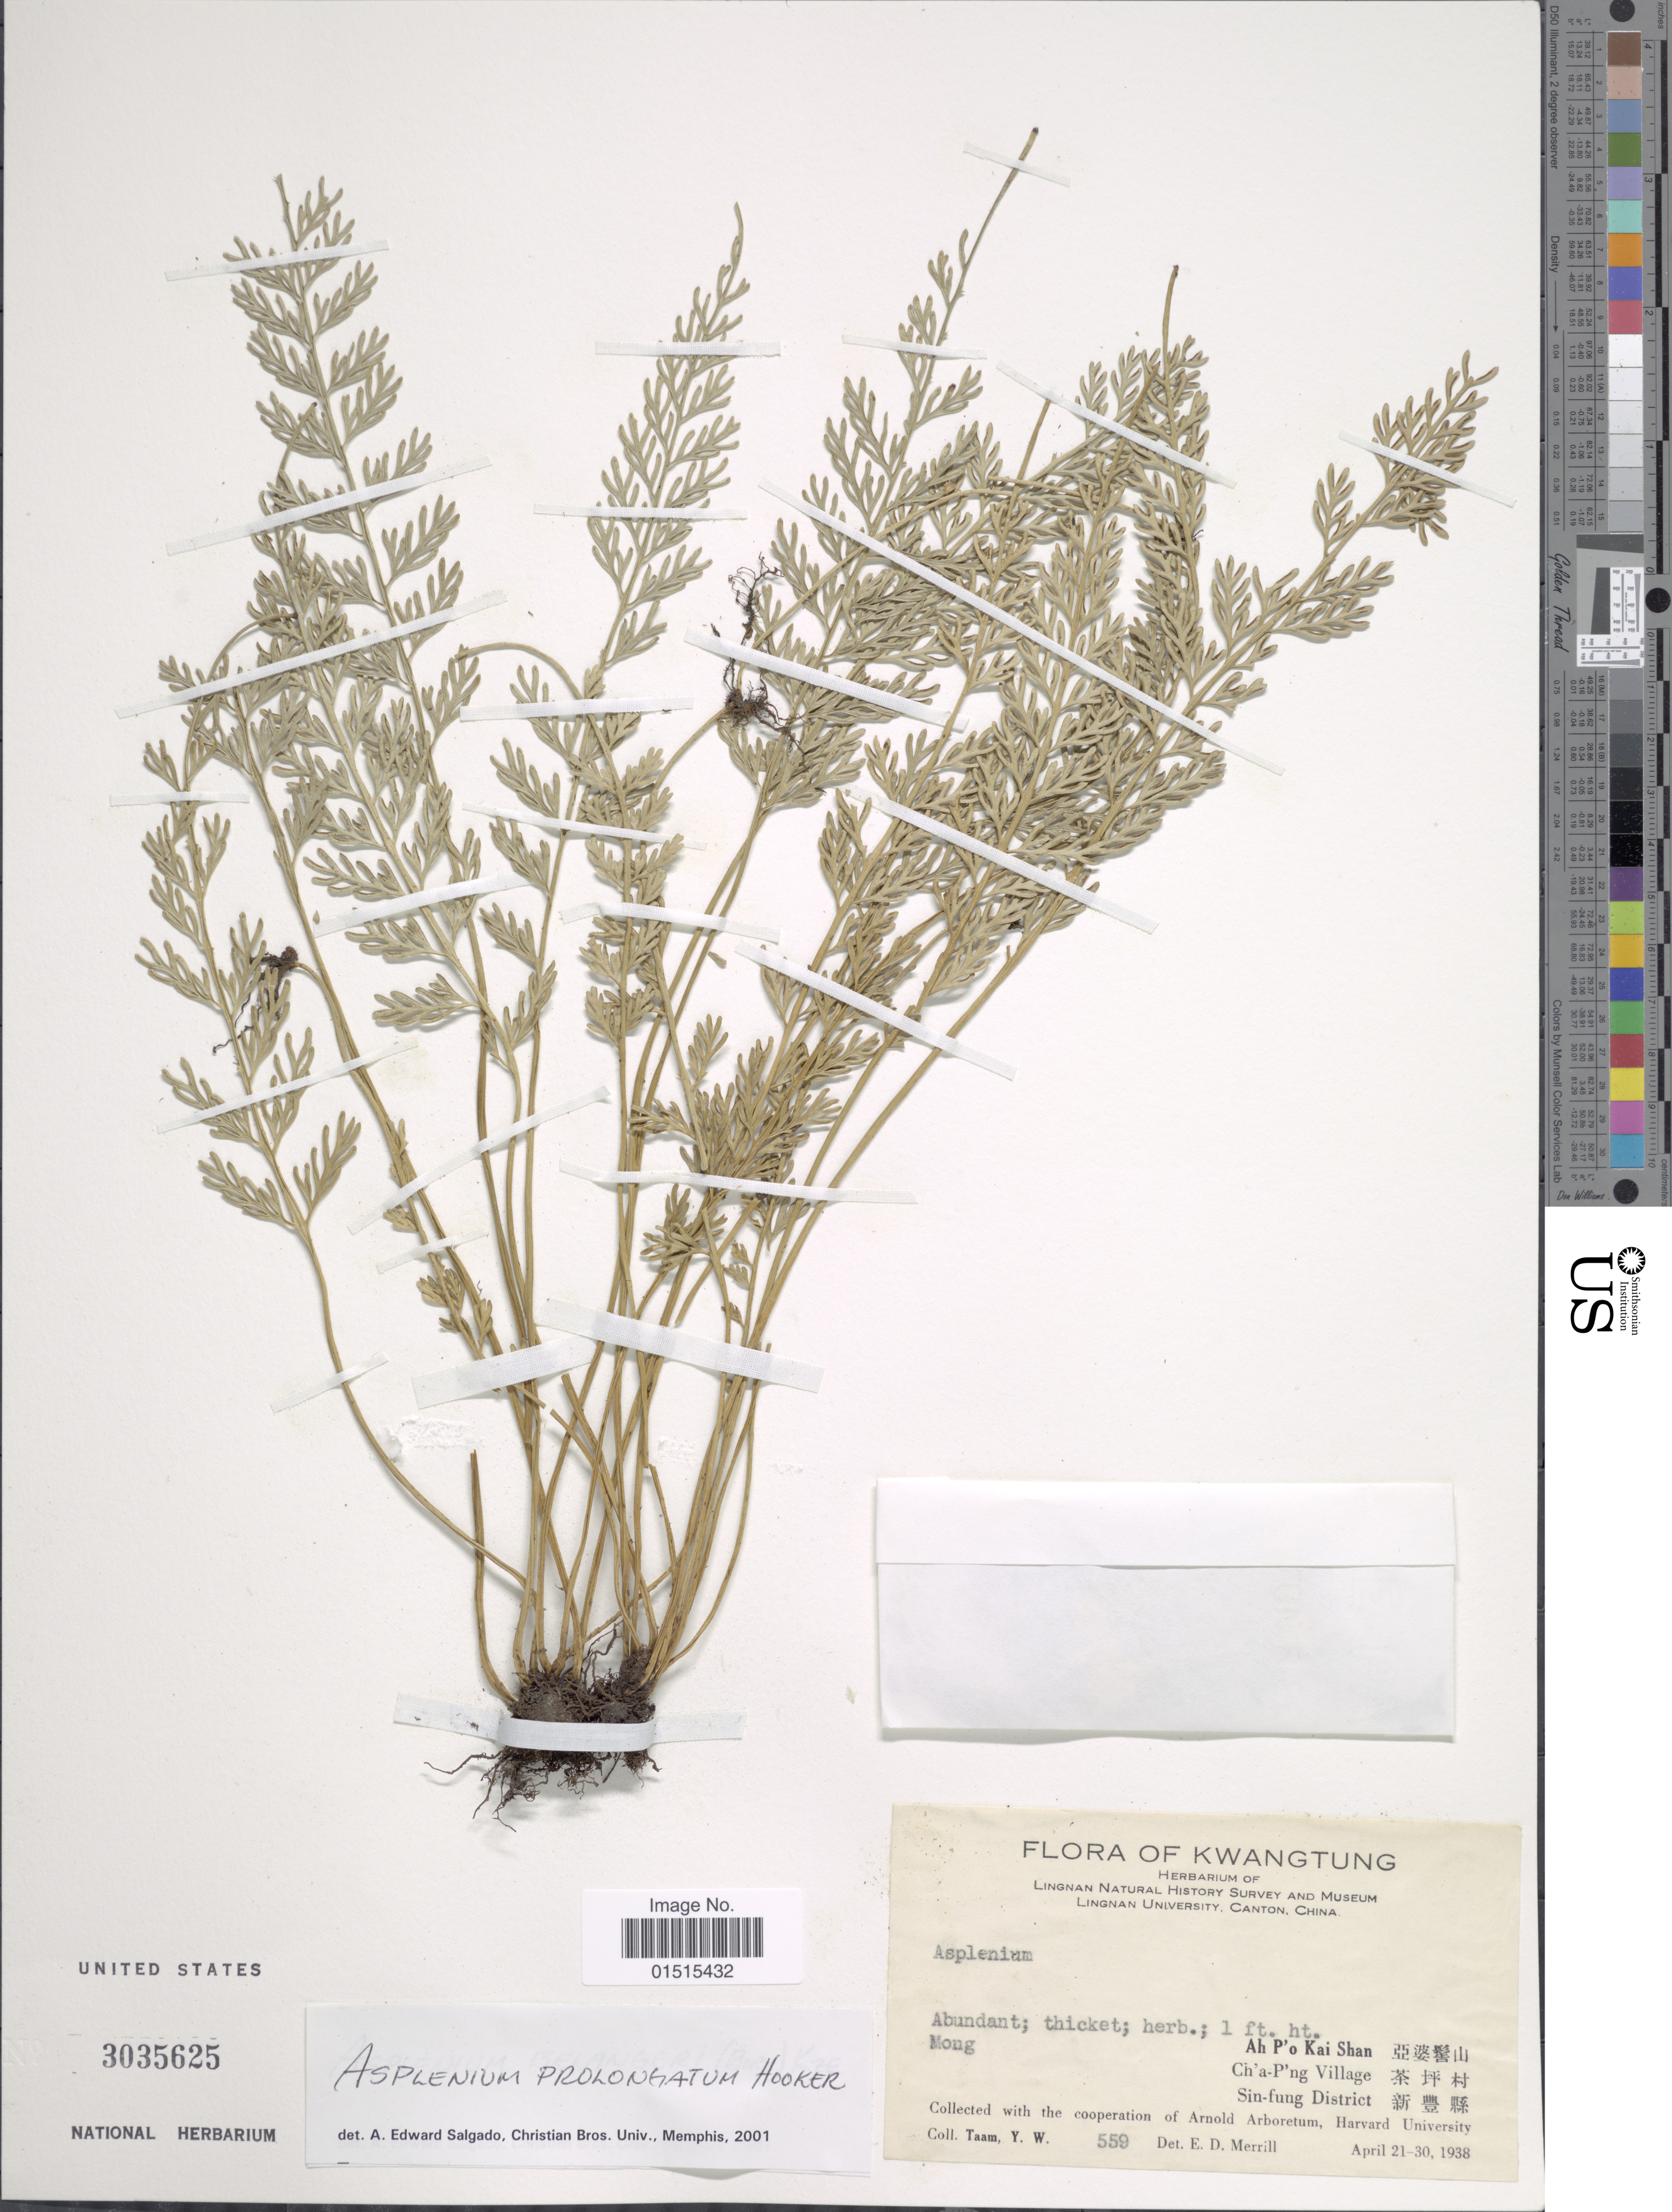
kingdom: Plantae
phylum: Tracheophyta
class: Polypodiopsida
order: Polypodiales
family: Aspleniaceae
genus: Asplenium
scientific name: Asplenium prolongatum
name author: Hook.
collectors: Y. W. Taam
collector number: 559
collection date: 1938-04-21/1938-04-23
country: China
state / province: Guangdong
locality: Kwangtung, Canton, Ah P'o Kai Shan, Ch'aP'ng Village, Sin-fung District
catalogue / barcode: US 3035625